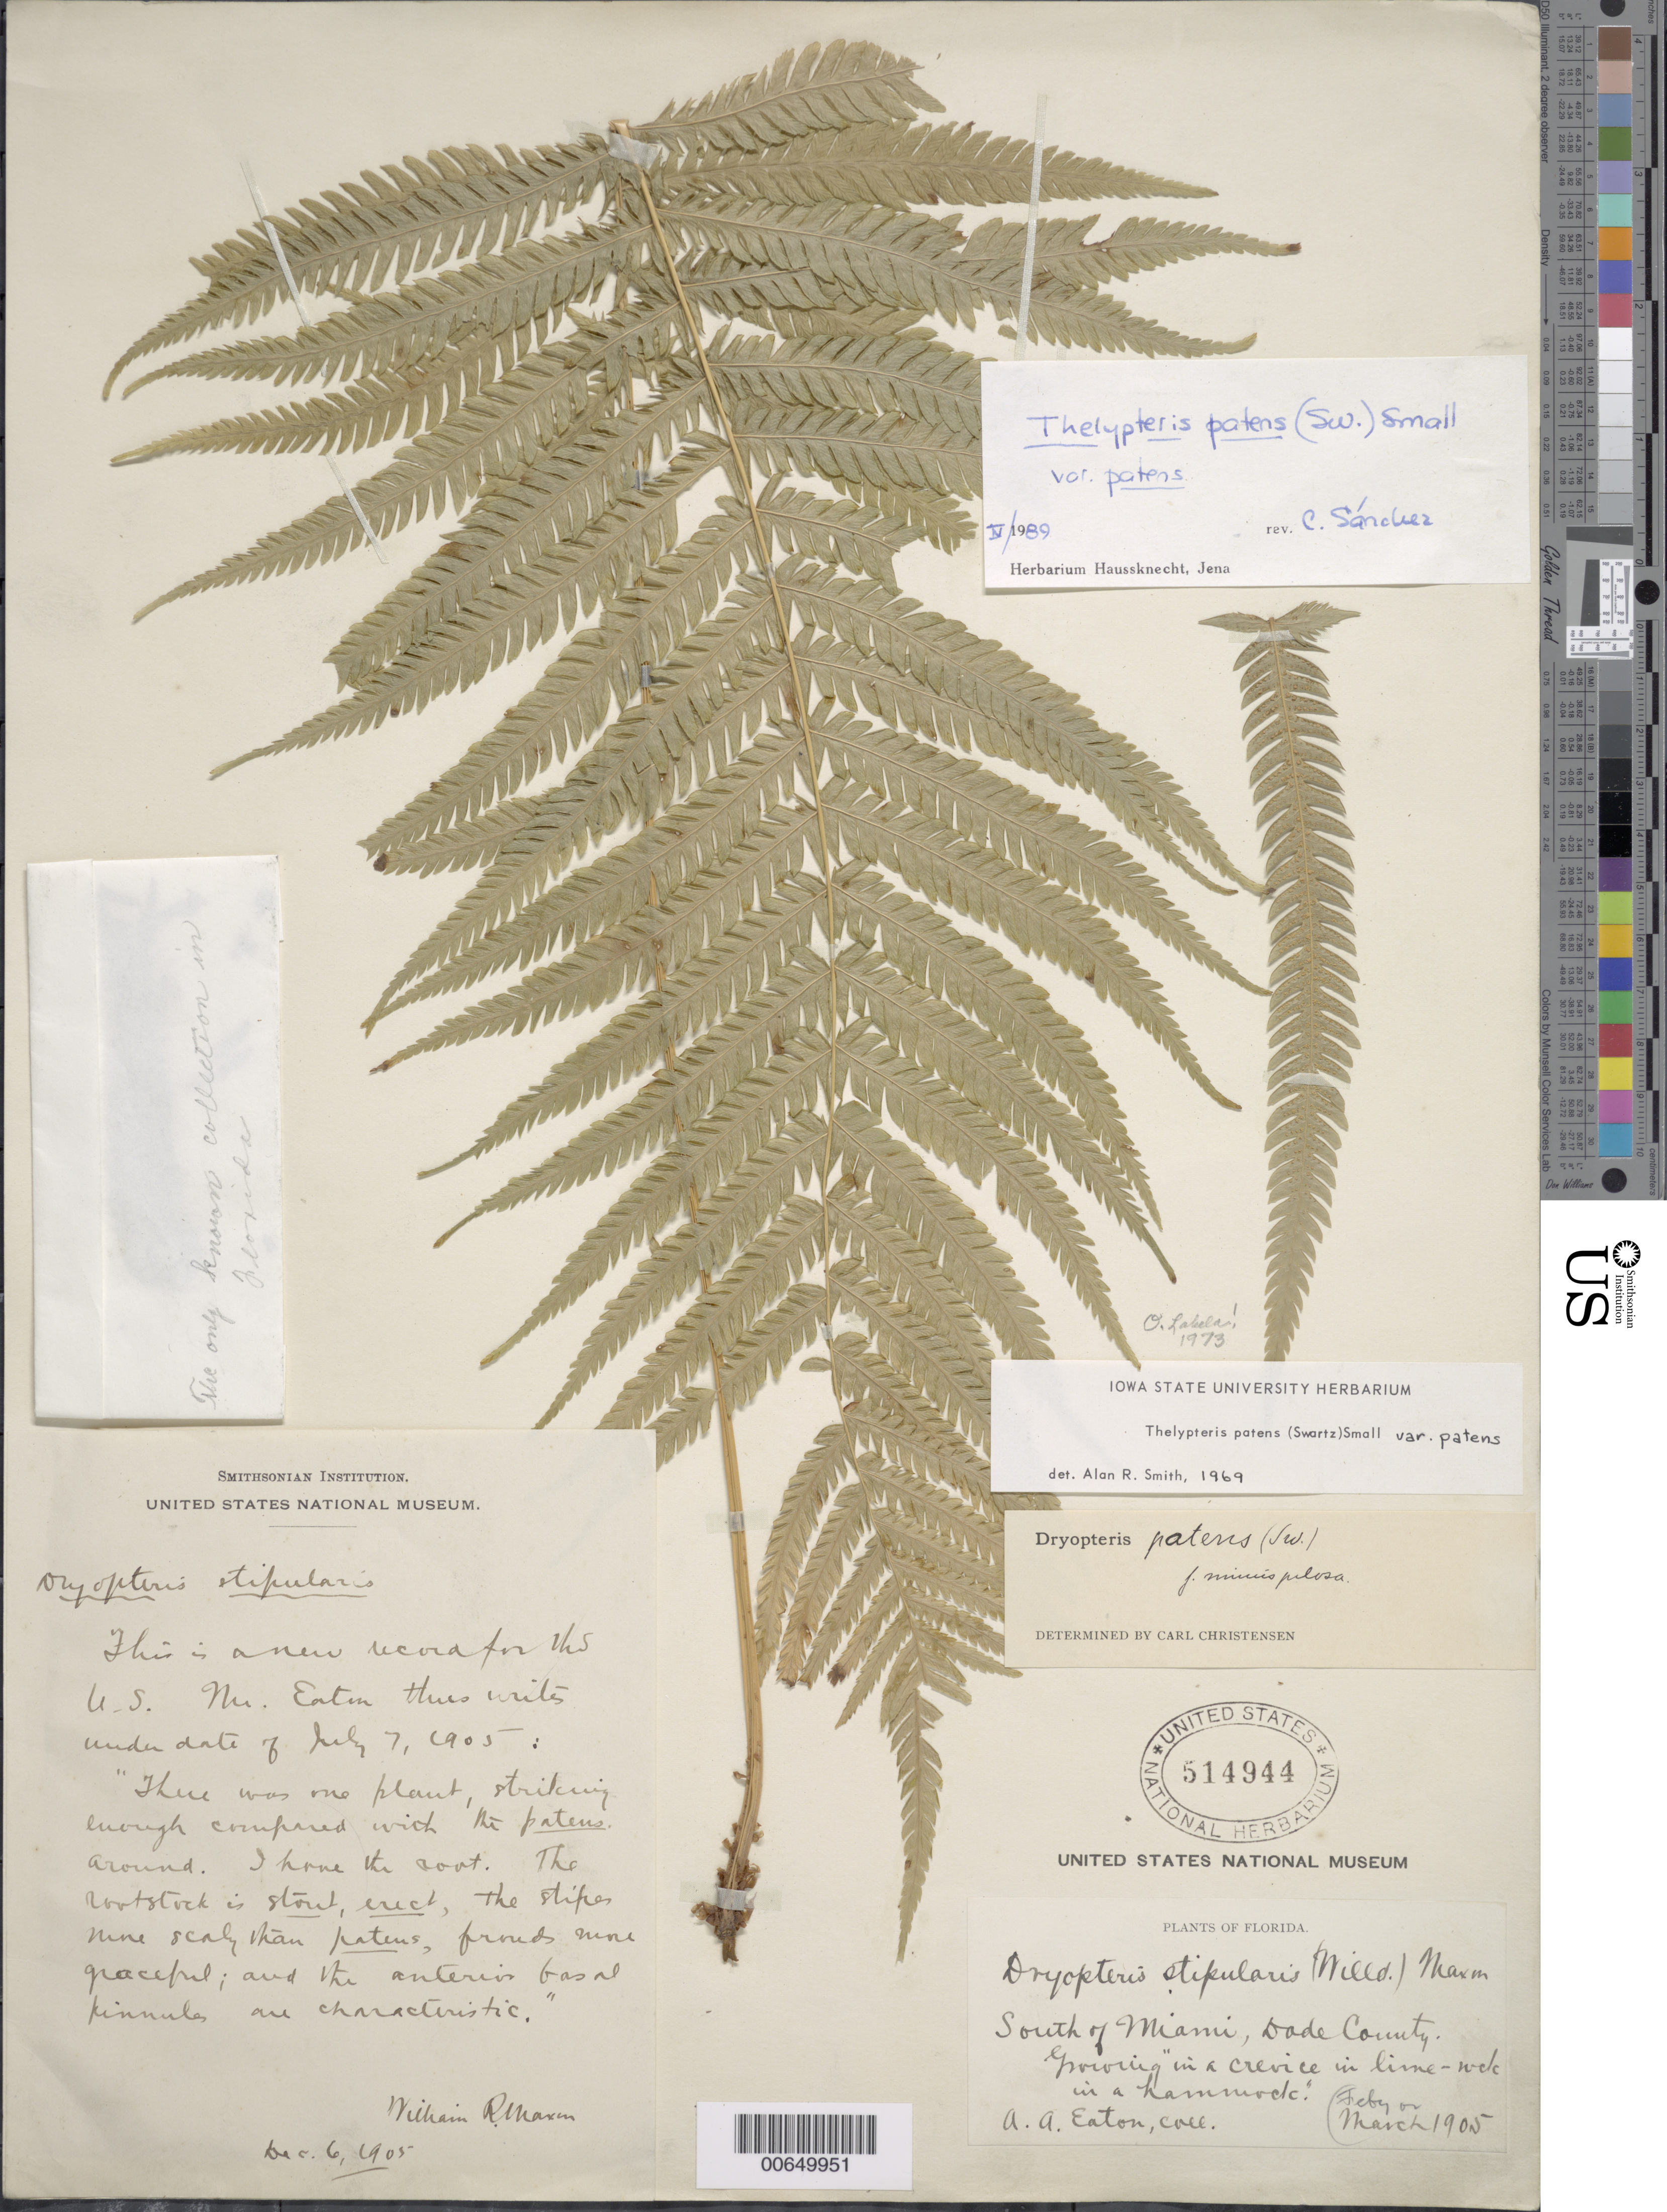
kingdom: Plantae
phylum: Tracheophyta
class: Polypodiopsida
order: Polypodiales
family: Thelypteridaceae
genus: Christella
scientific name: Christella patens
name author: (Sw.) Holttum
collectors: A. A. Eaton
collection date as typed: Feb 1905 to -- Mar 1905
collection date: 1905-02/1905-03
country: United States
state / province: Florida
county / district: Dade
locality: S of Miami.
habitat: Crevice in lime rock in a hammock.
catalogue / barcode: US 514944